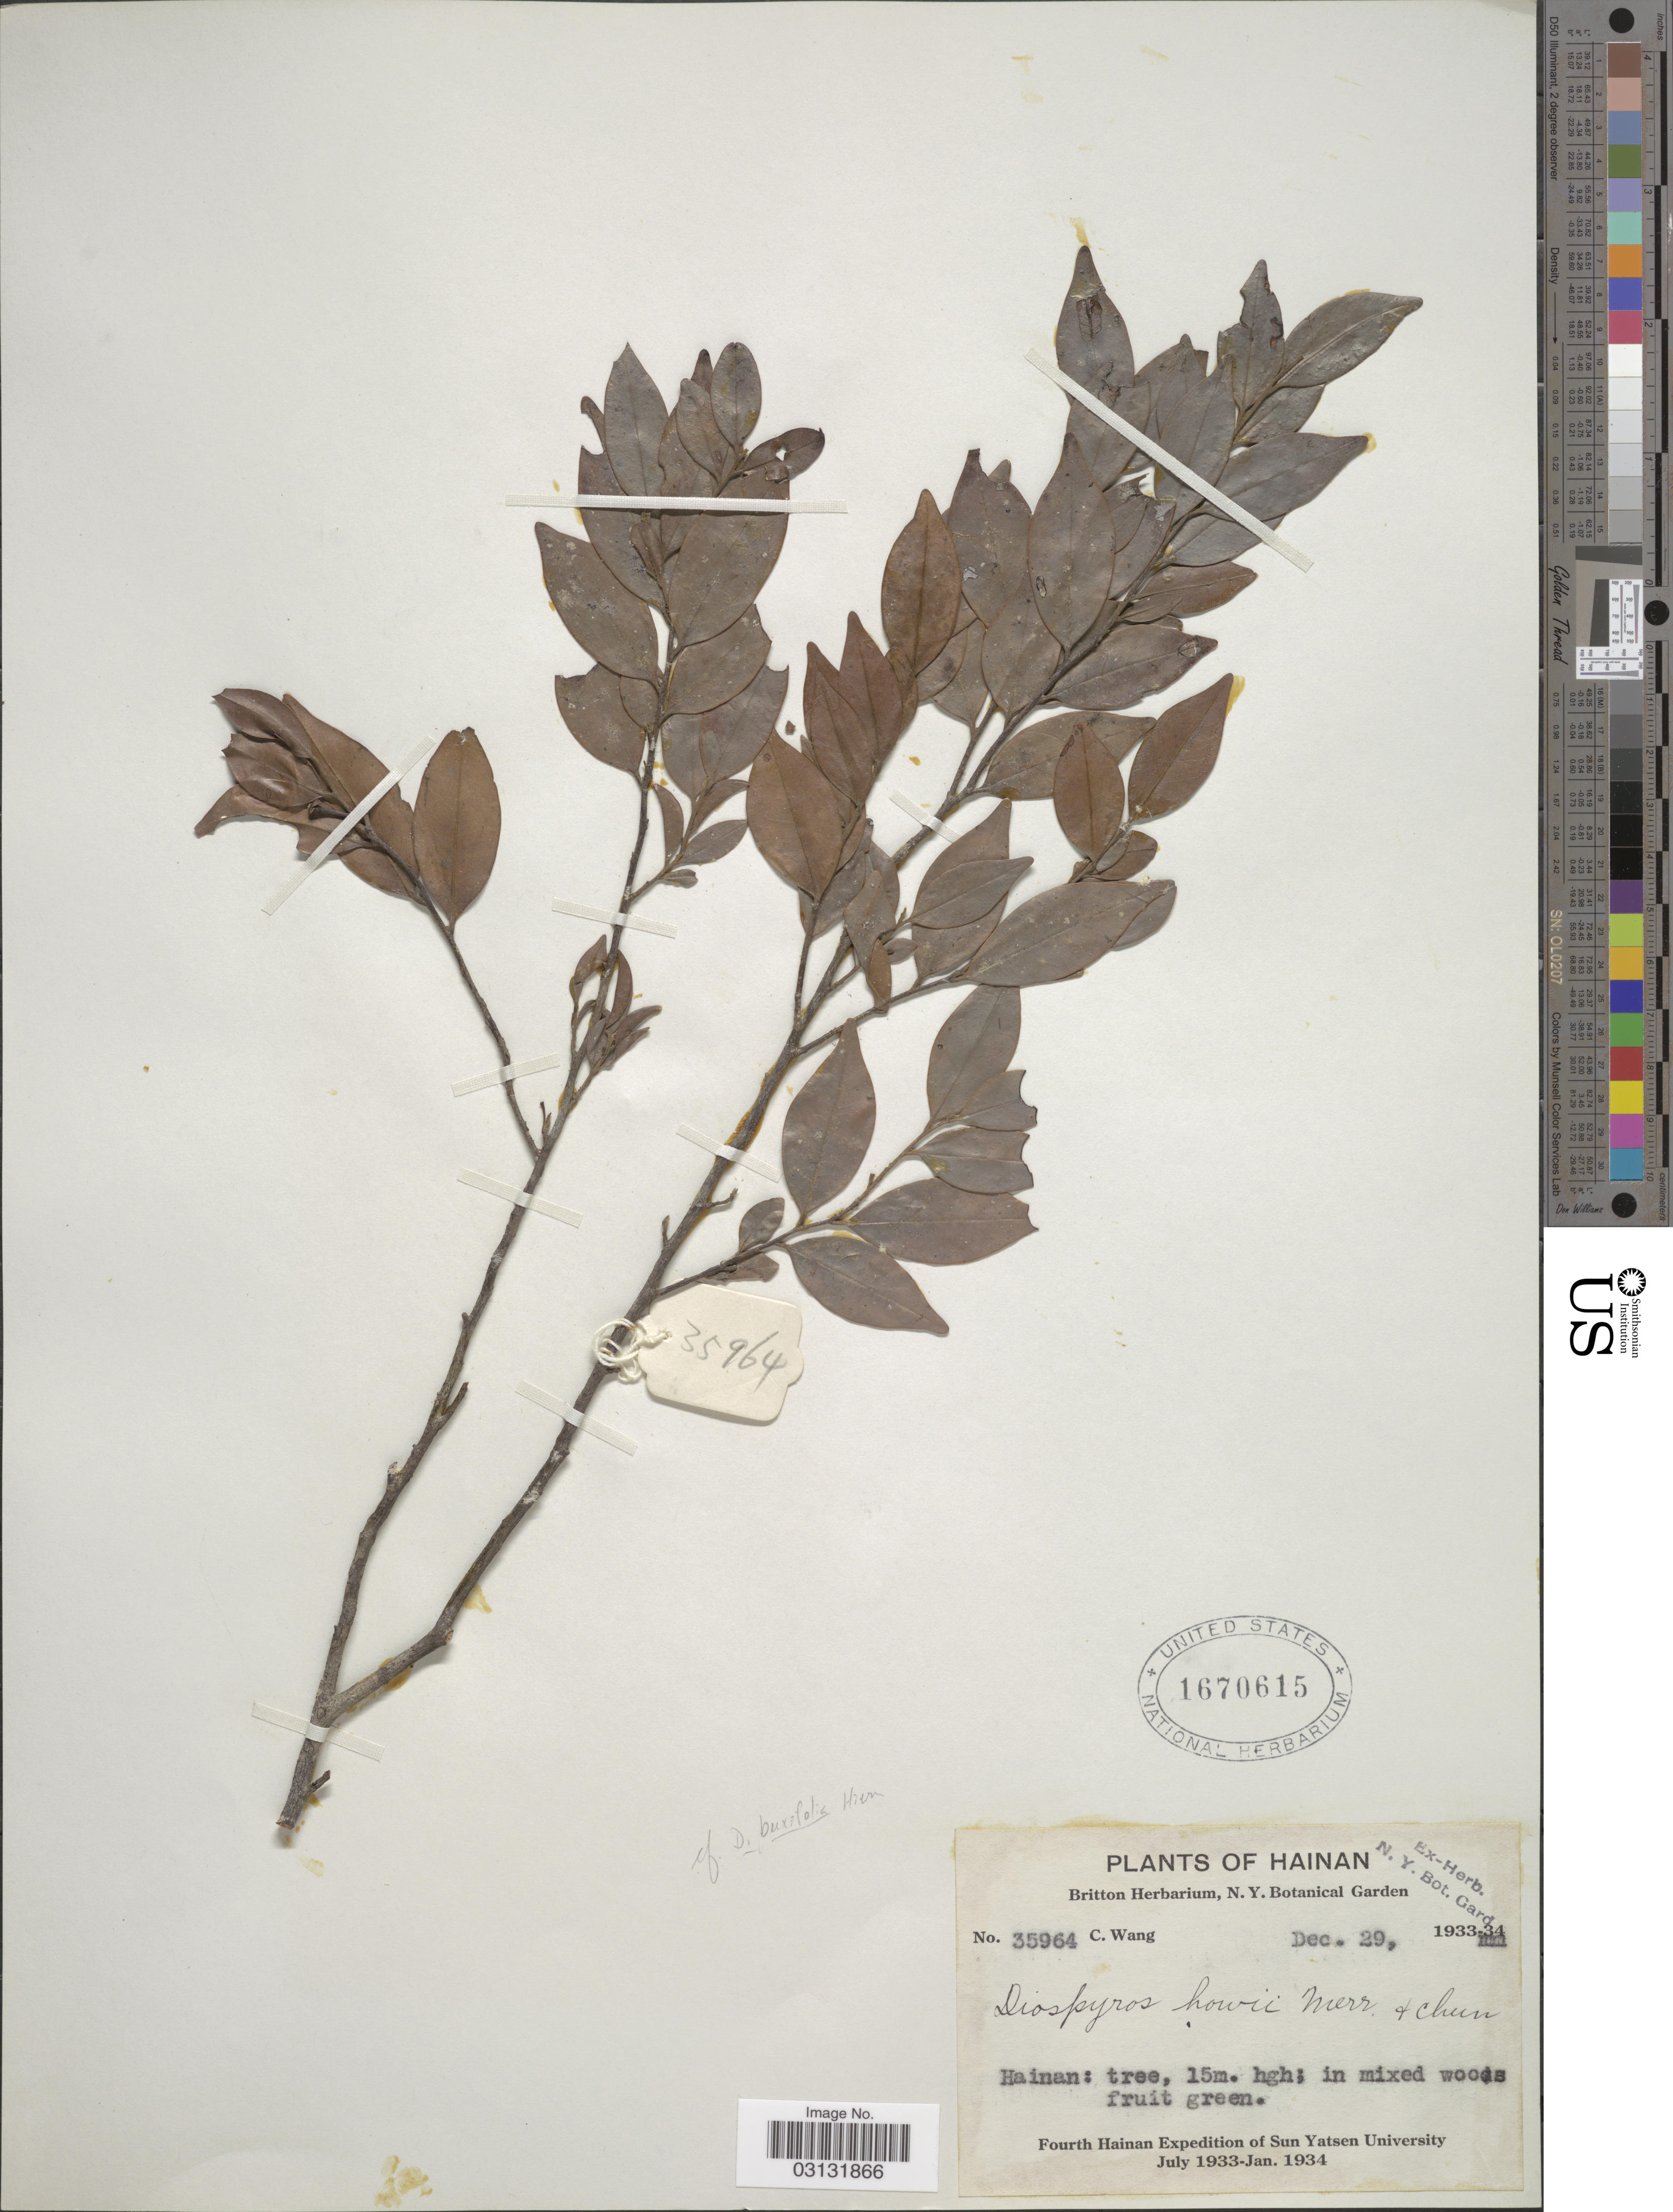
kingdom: Plantae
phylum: Tracheophyta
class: Magnoliopsida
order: Ericales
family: Ebenaceae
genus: Diospyros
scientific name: Diospyros howii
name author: Merr. & Chun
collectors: C. Wang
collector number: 35964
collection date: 1933-12-29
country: China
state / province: Hainan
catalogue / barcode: US 1670615